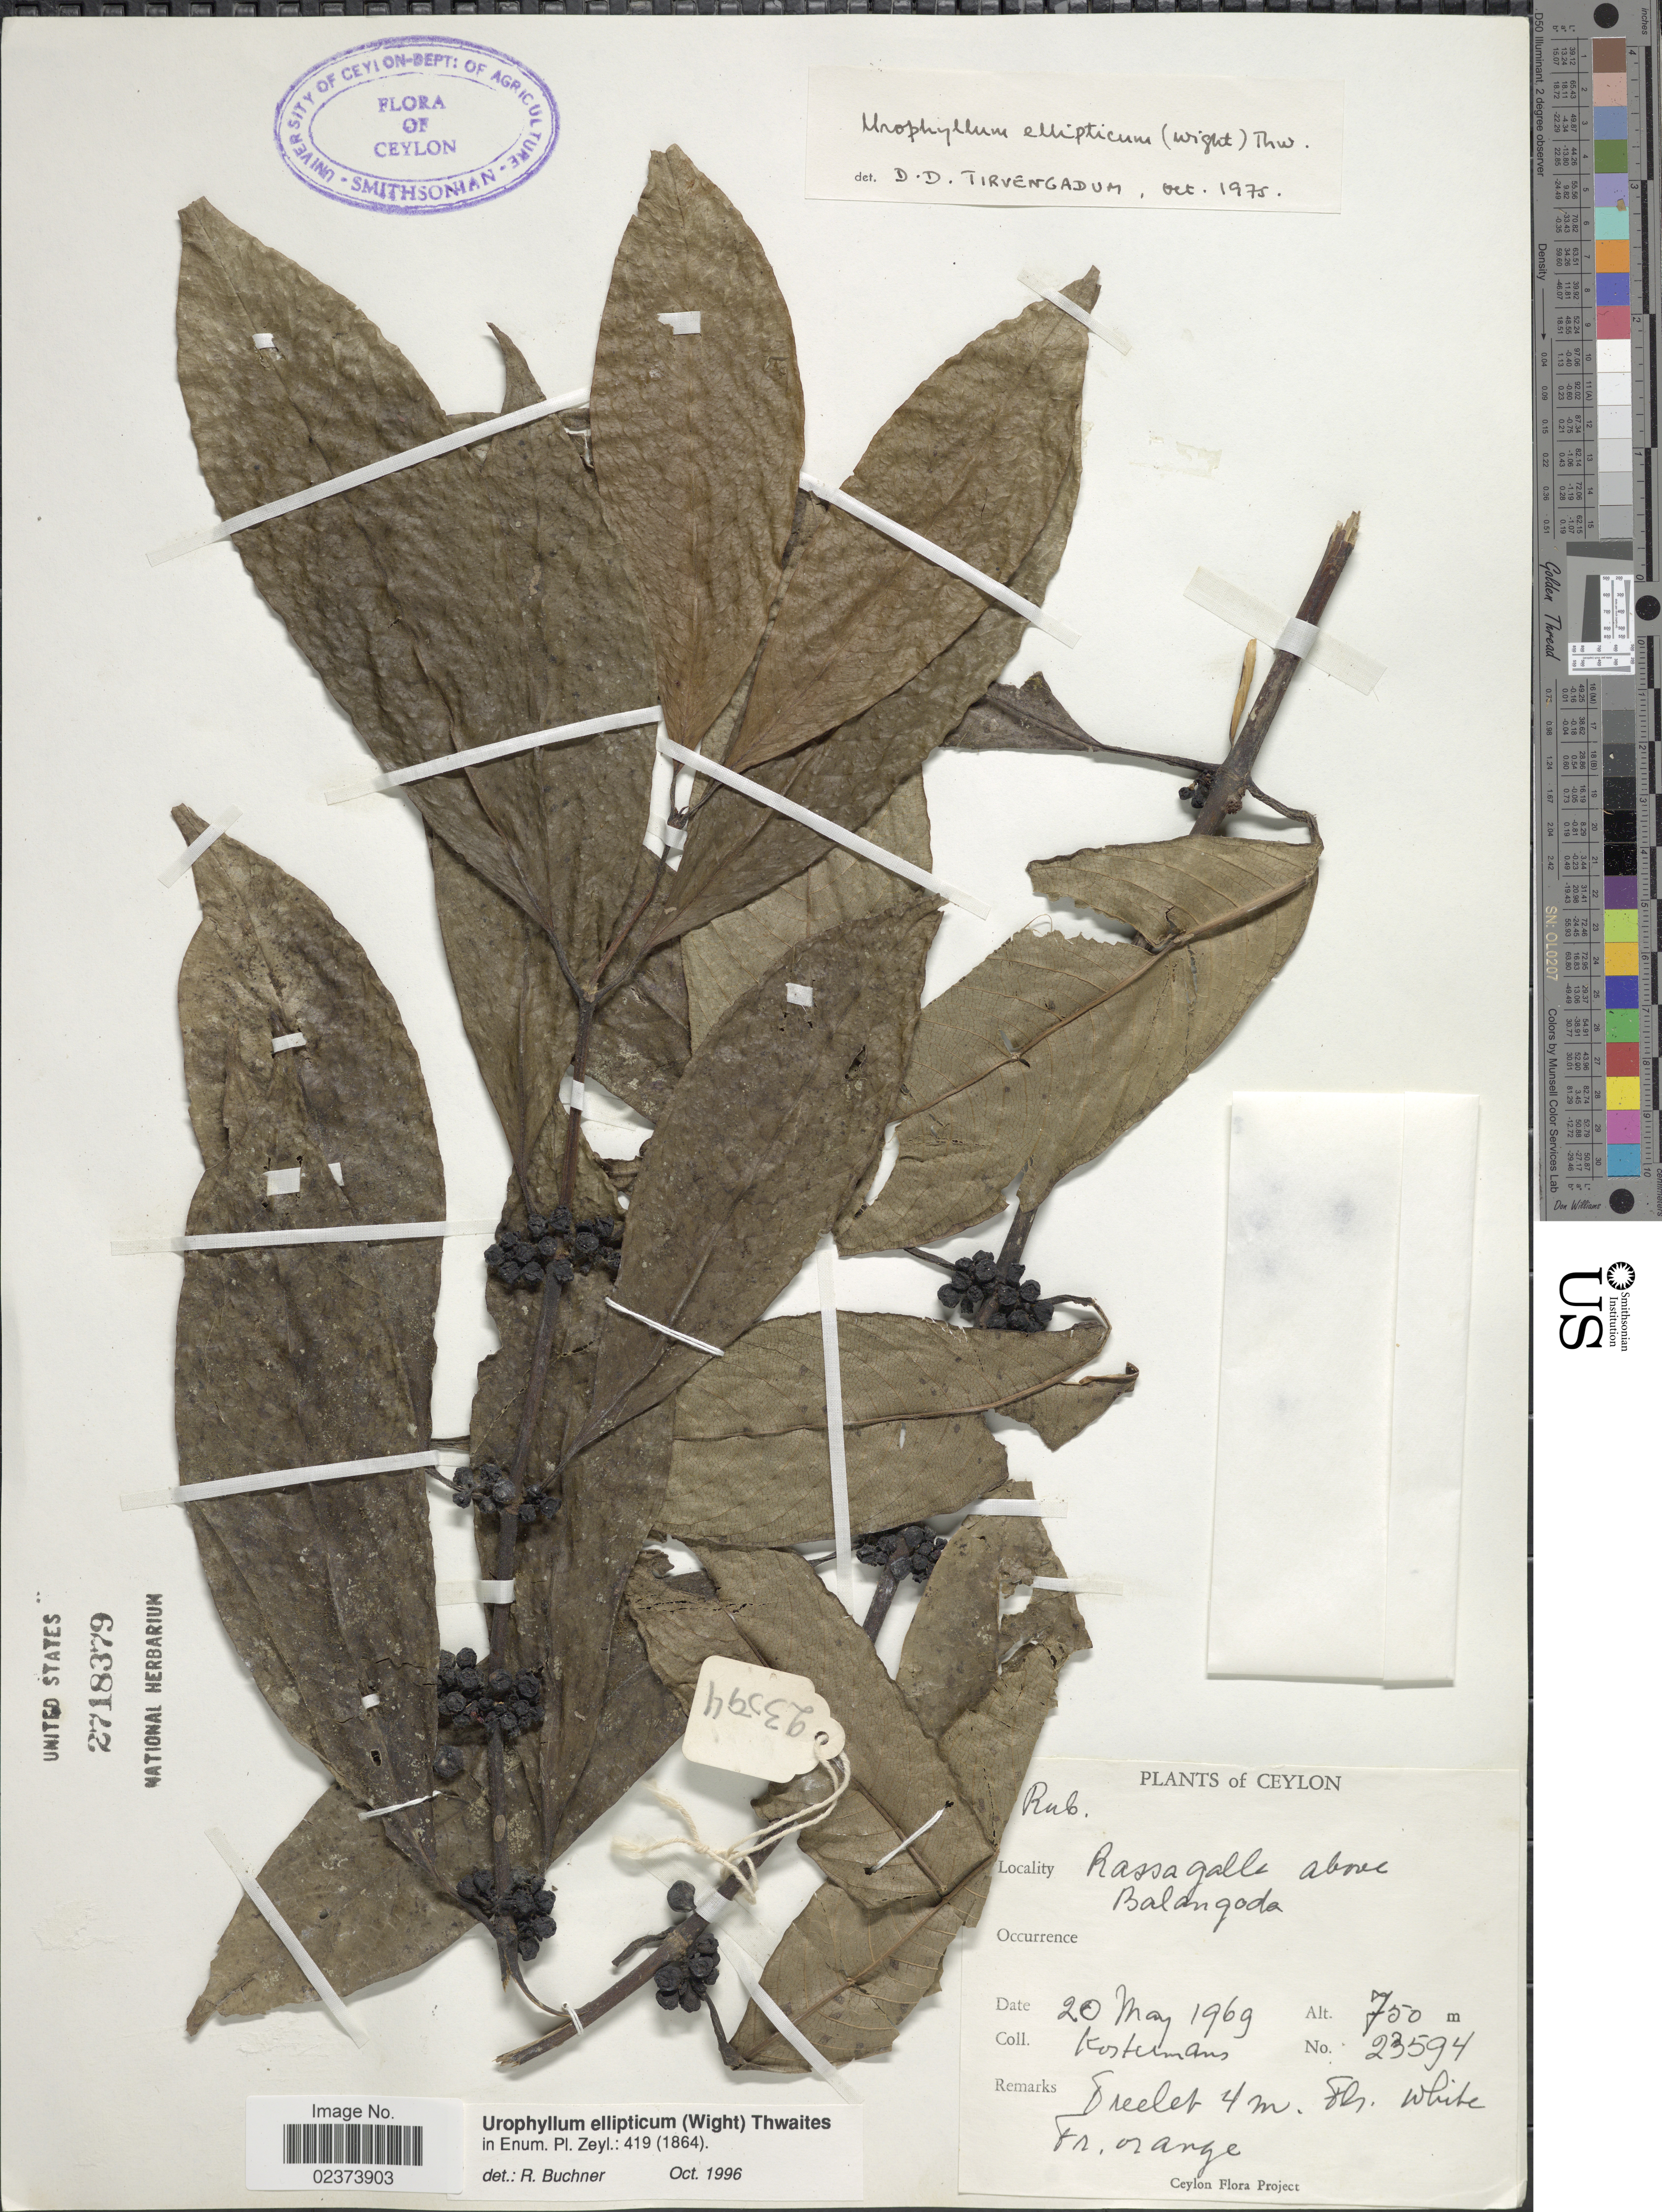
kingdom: Plantae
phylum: Tracheophyta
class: Magnoliopsida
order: Gentianales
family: Rubiaceae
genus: Urophyllum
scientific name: Urophyllum ellipticum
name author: (Wight) Thwaites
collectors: Kostermans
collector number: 23594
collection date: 1969-05-20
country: Sri Lanka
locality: Ceylon, Rassagalle above, Balangoda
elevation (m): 750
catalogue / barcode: US 2718379